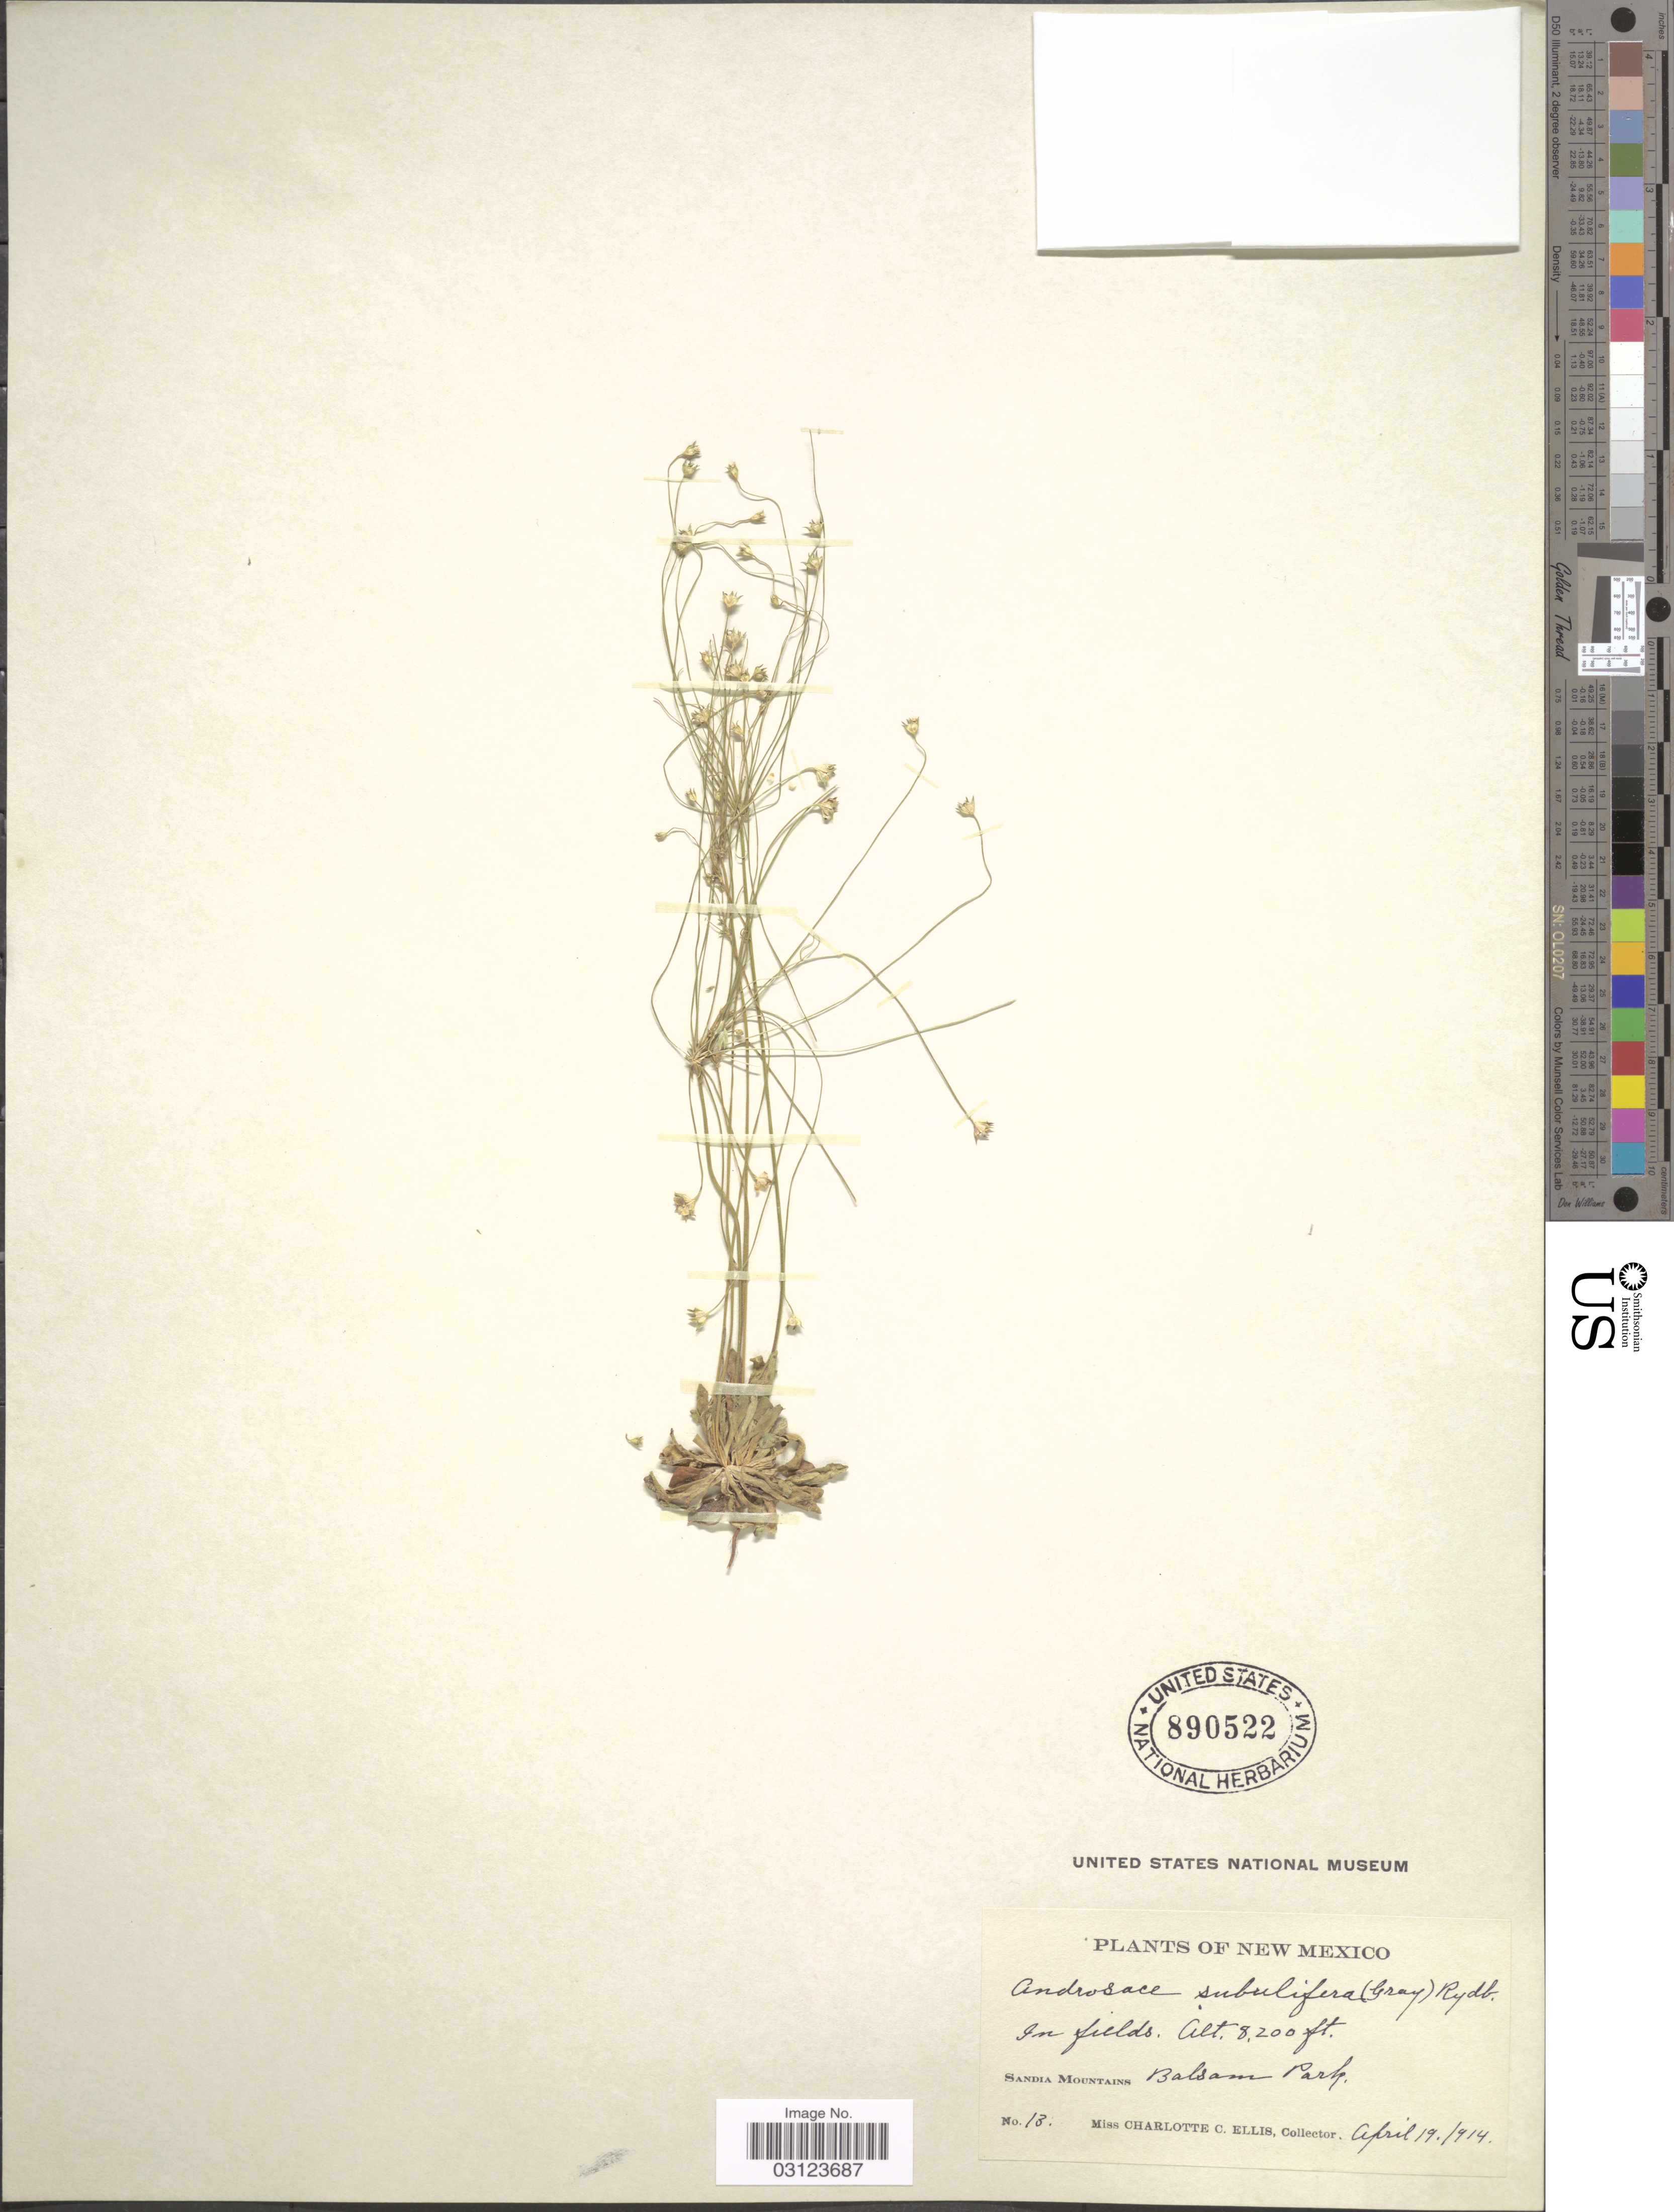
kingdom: Plantae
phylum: Tracheophyta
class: Magnoliopsida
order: Ericales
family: Primulaceae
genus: Androsace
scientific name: Androsace septentrionalis subsp. subulifera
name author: (A. Gray) G.T. Robbins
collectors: C. C. Ellis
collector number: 13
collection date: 1914-04-19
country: United States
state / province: New Mexico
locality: Sandia Mountains. Balsam Park.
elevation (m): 2499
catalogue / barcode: US 890522